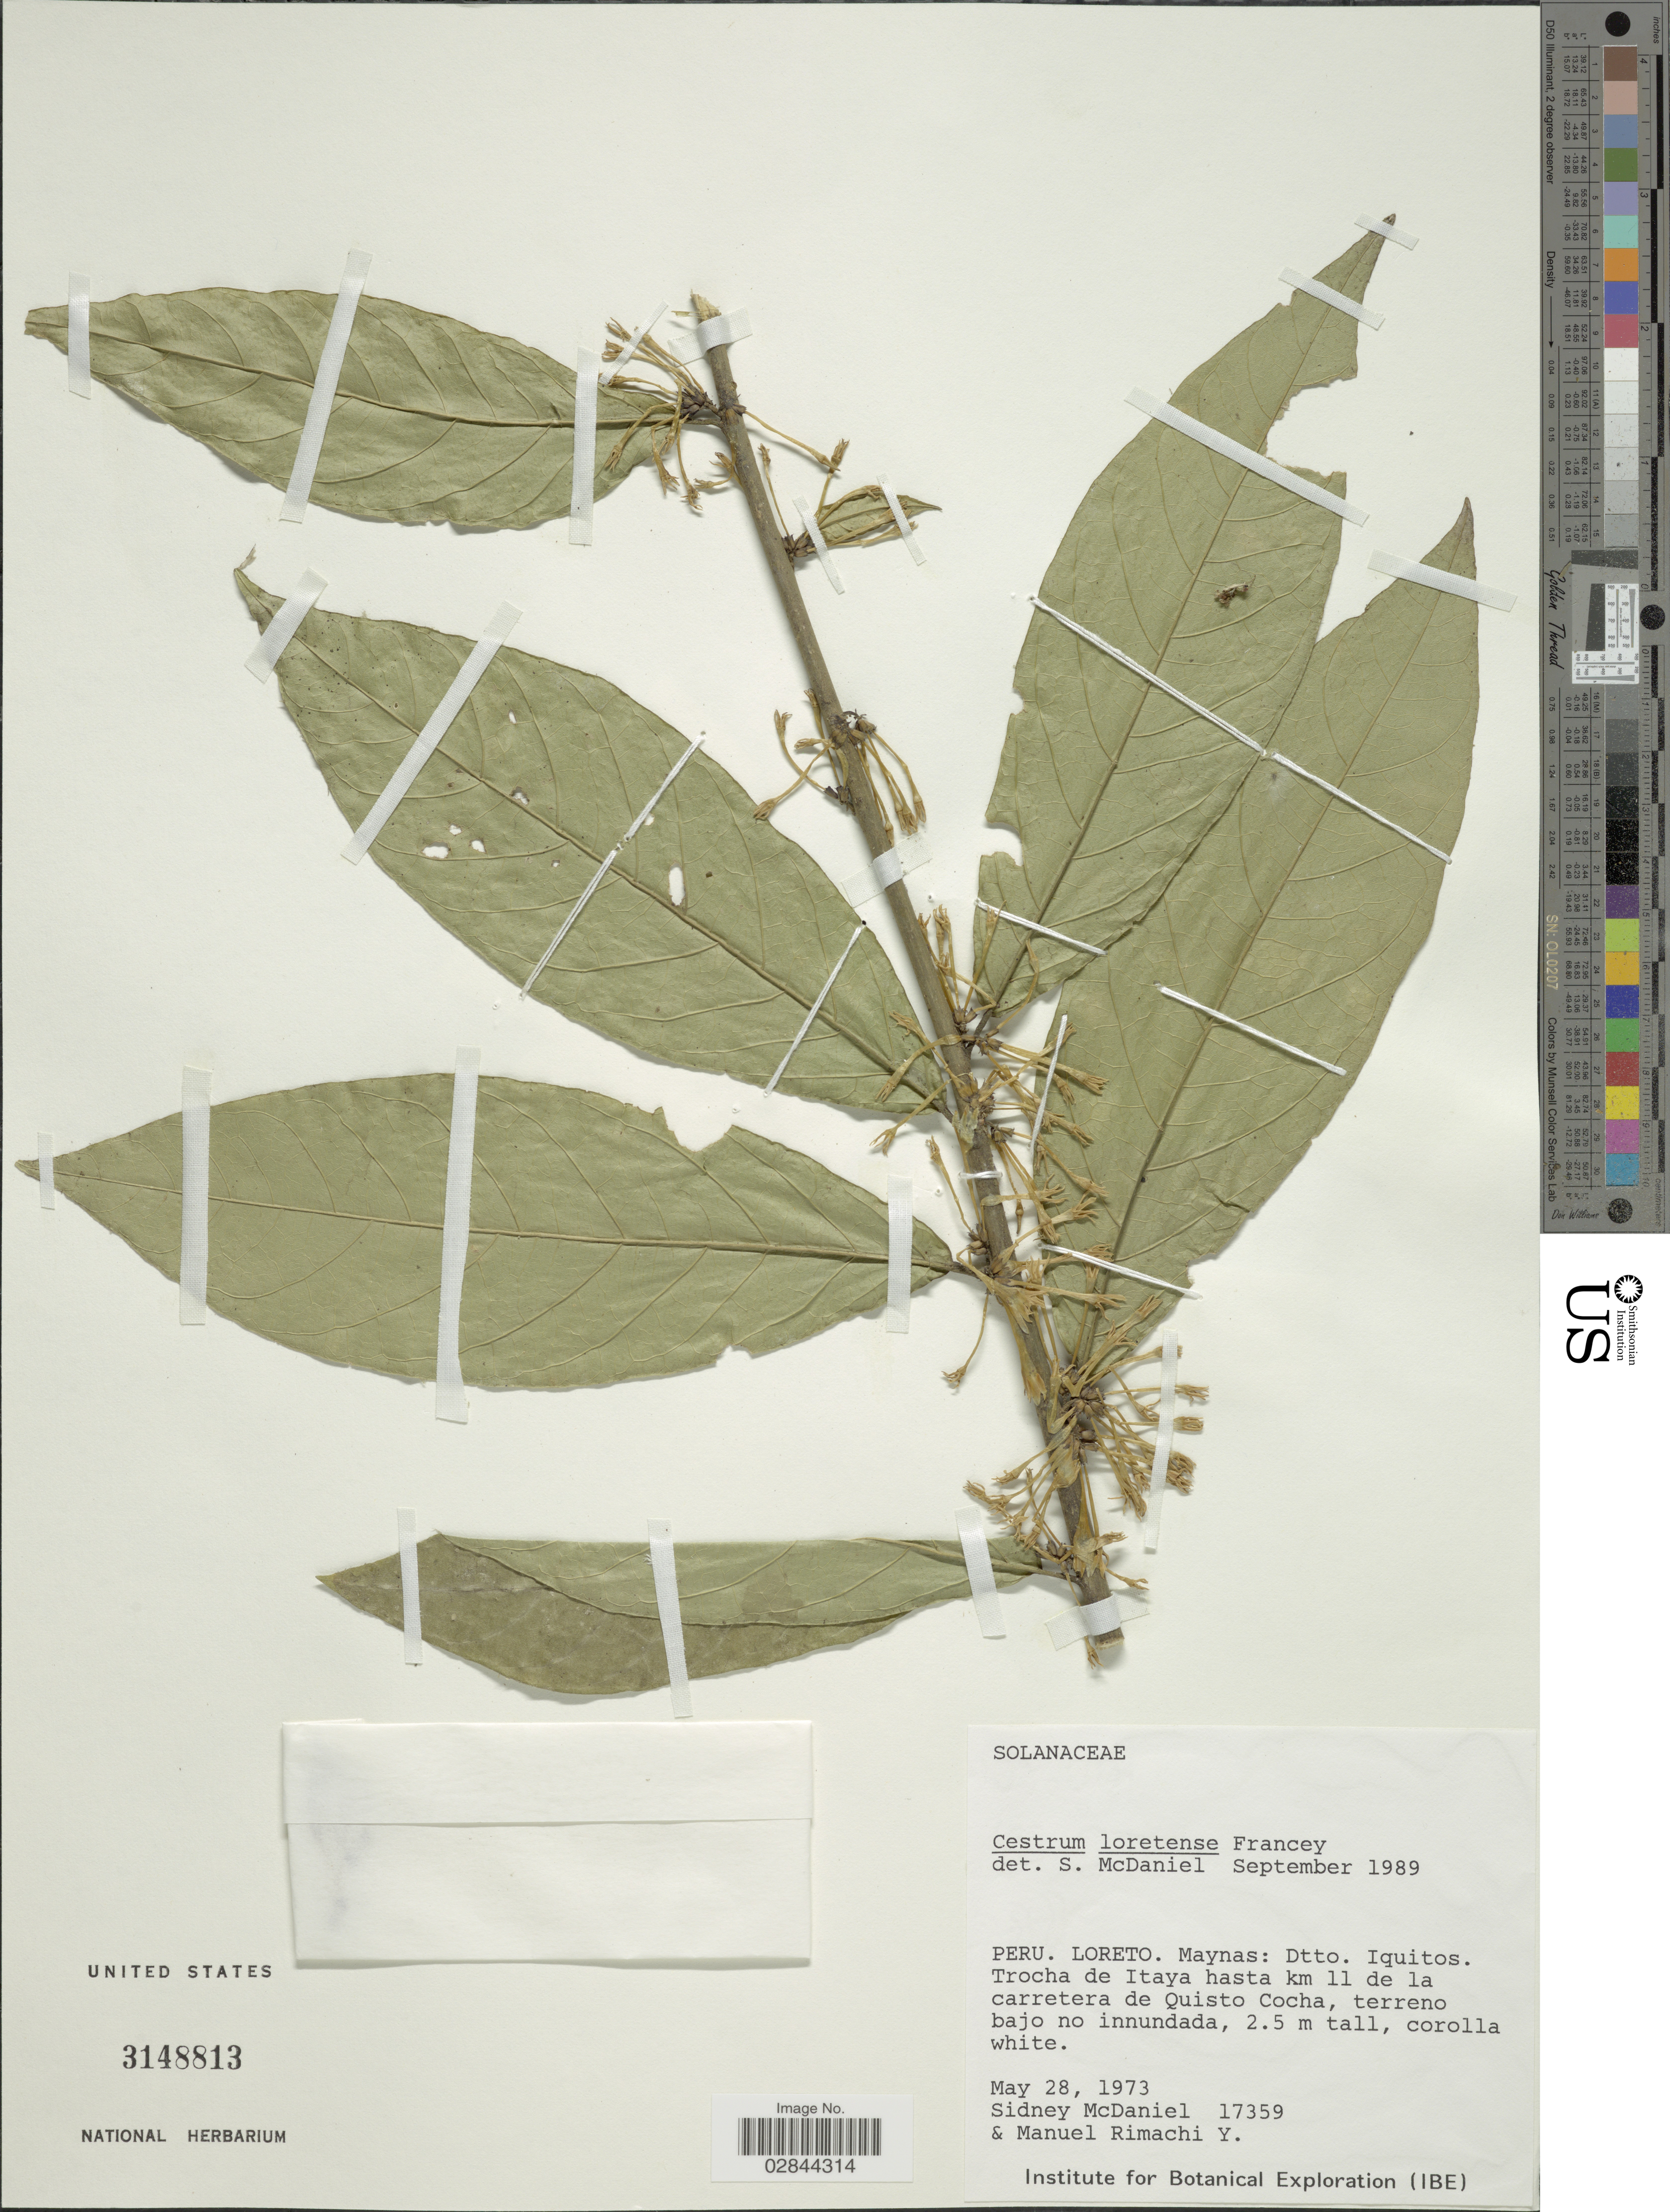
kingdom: Plantae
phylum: Tracheophyta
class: Magnoliopsida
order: Solanales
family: Solanaceae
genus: Cestrum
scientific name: Cestrum acuminatissimum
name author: Dunal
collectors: S. McDaniel & M. Rimachi Y.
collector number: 17359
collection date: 1973-05-28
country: Peru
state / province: Loreto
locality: Maynas, Dtto. Iquitos, Trocha de Itaya hasta km 11 de la carretera de Quisto Cocha.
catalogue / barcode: US 3148813